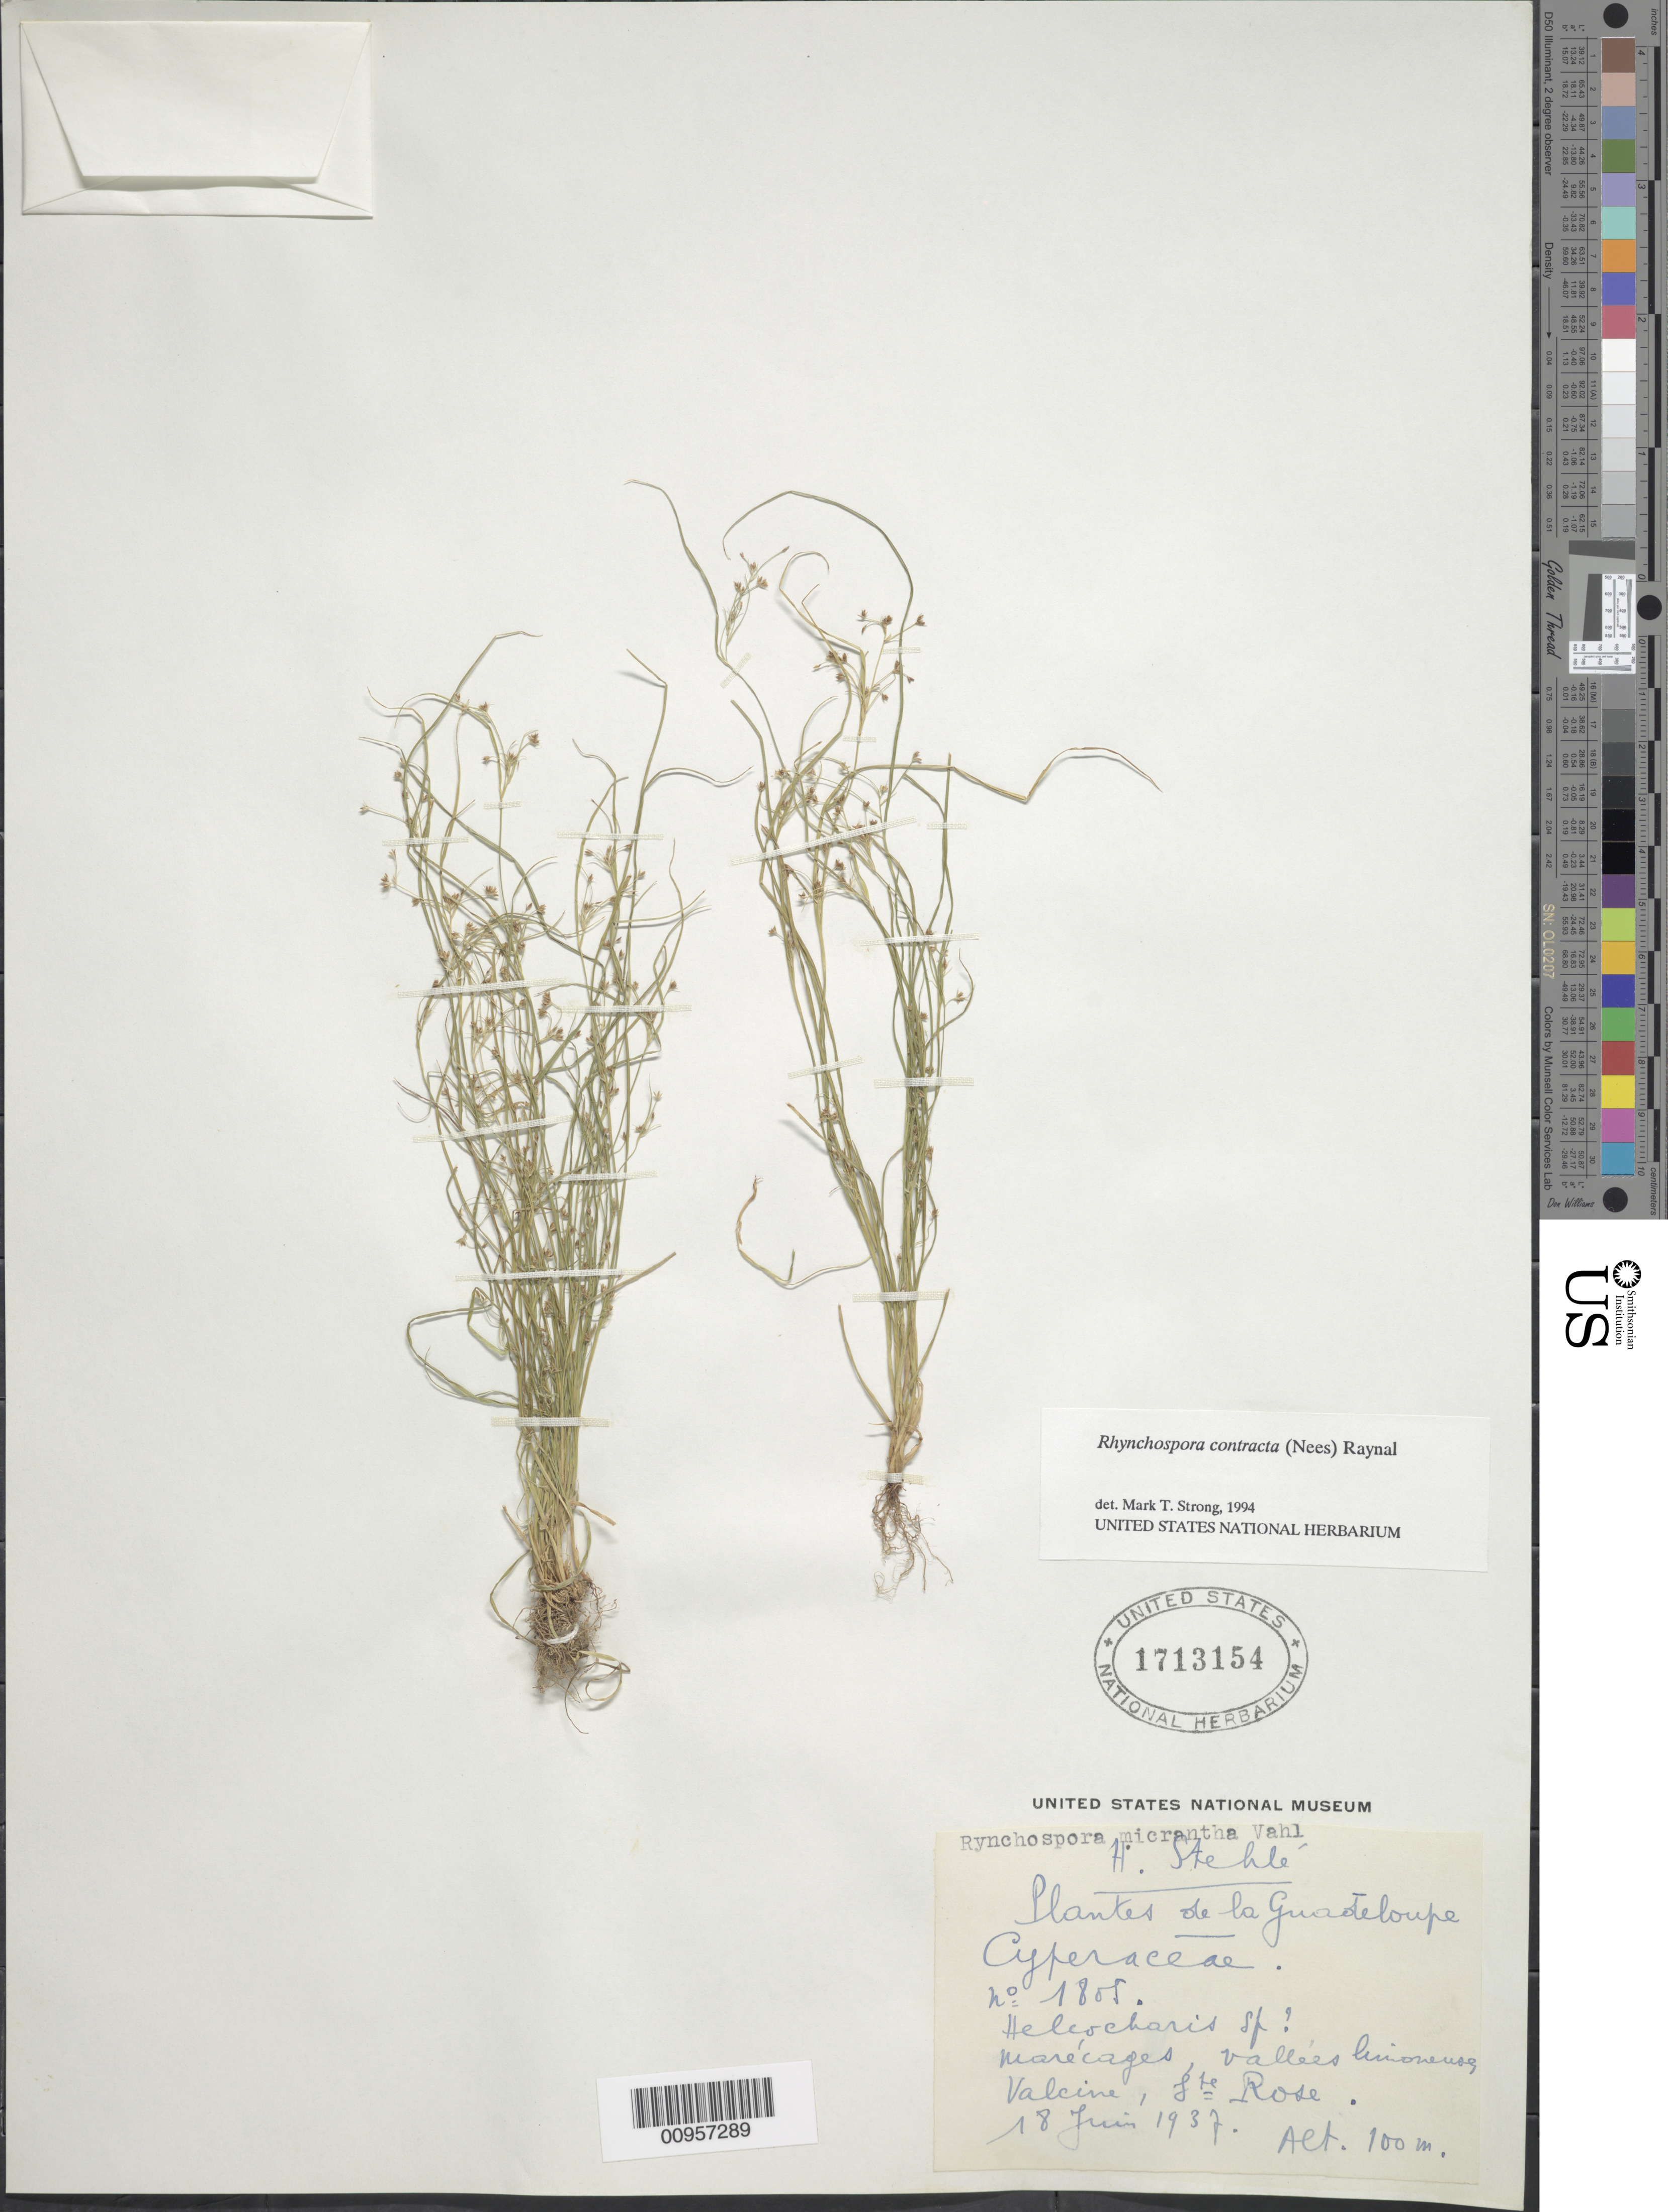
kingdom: Plantae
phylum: Tracheophyta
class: Liliopsida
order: Poales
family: Cyperaceae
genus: Rhynchospora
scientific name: Rhynchospora contracta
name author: (Nees) J. Raynal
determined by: Strong, M. T., (US), Smithsonian Institution - National Museum of Natural History (UNITED STATES)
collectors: H. Stehlé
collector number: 1805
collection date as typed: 18 Jun 1937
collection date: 1937-06-18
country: Guadeloupe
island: Basse Terre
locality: Valcine, Sta. Rose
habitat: Marécages, vallées "linoneuse"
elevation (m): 100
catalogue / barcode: US 1713154